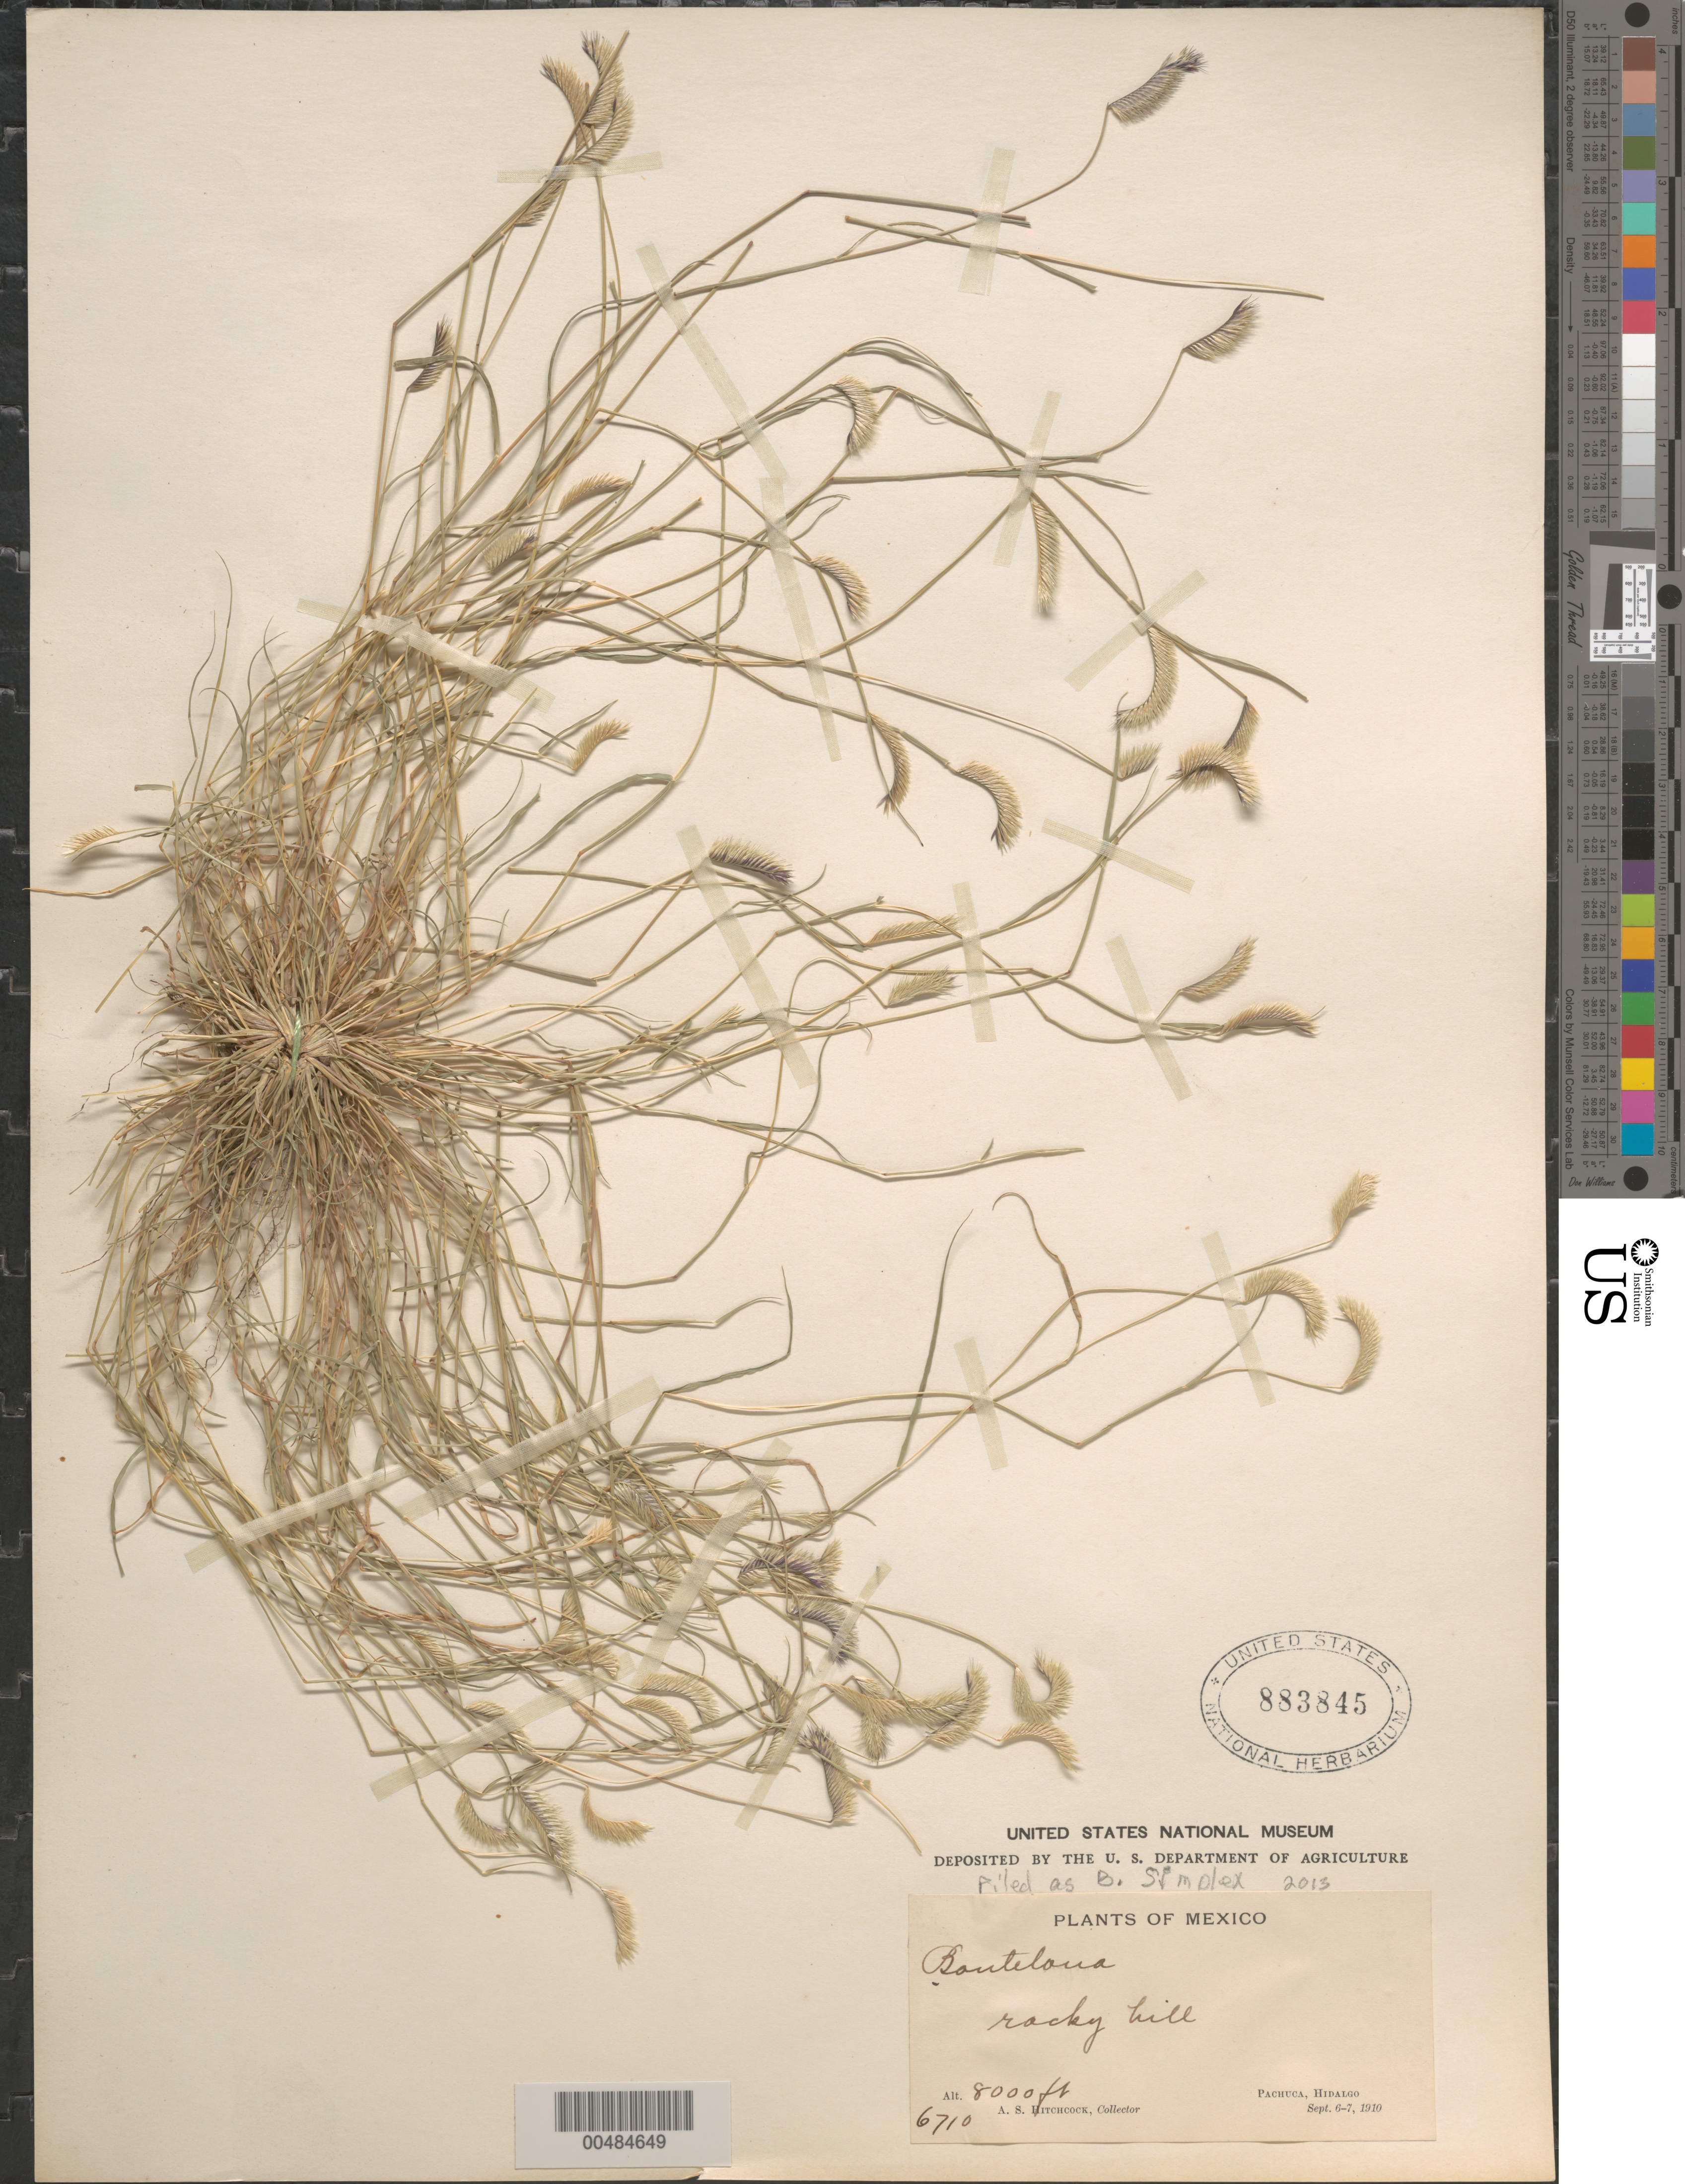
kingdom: Plantae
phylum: Tracheophyta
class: Liliopsida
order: Poales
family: Poaceae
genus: Bouteloua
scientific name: Bouteloua simplex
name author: Lag.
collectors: A. S. Hitchcock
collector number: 6710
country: Mexico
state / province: Hidalgo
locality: Pachuca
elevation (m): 2438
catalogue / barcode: US 883845